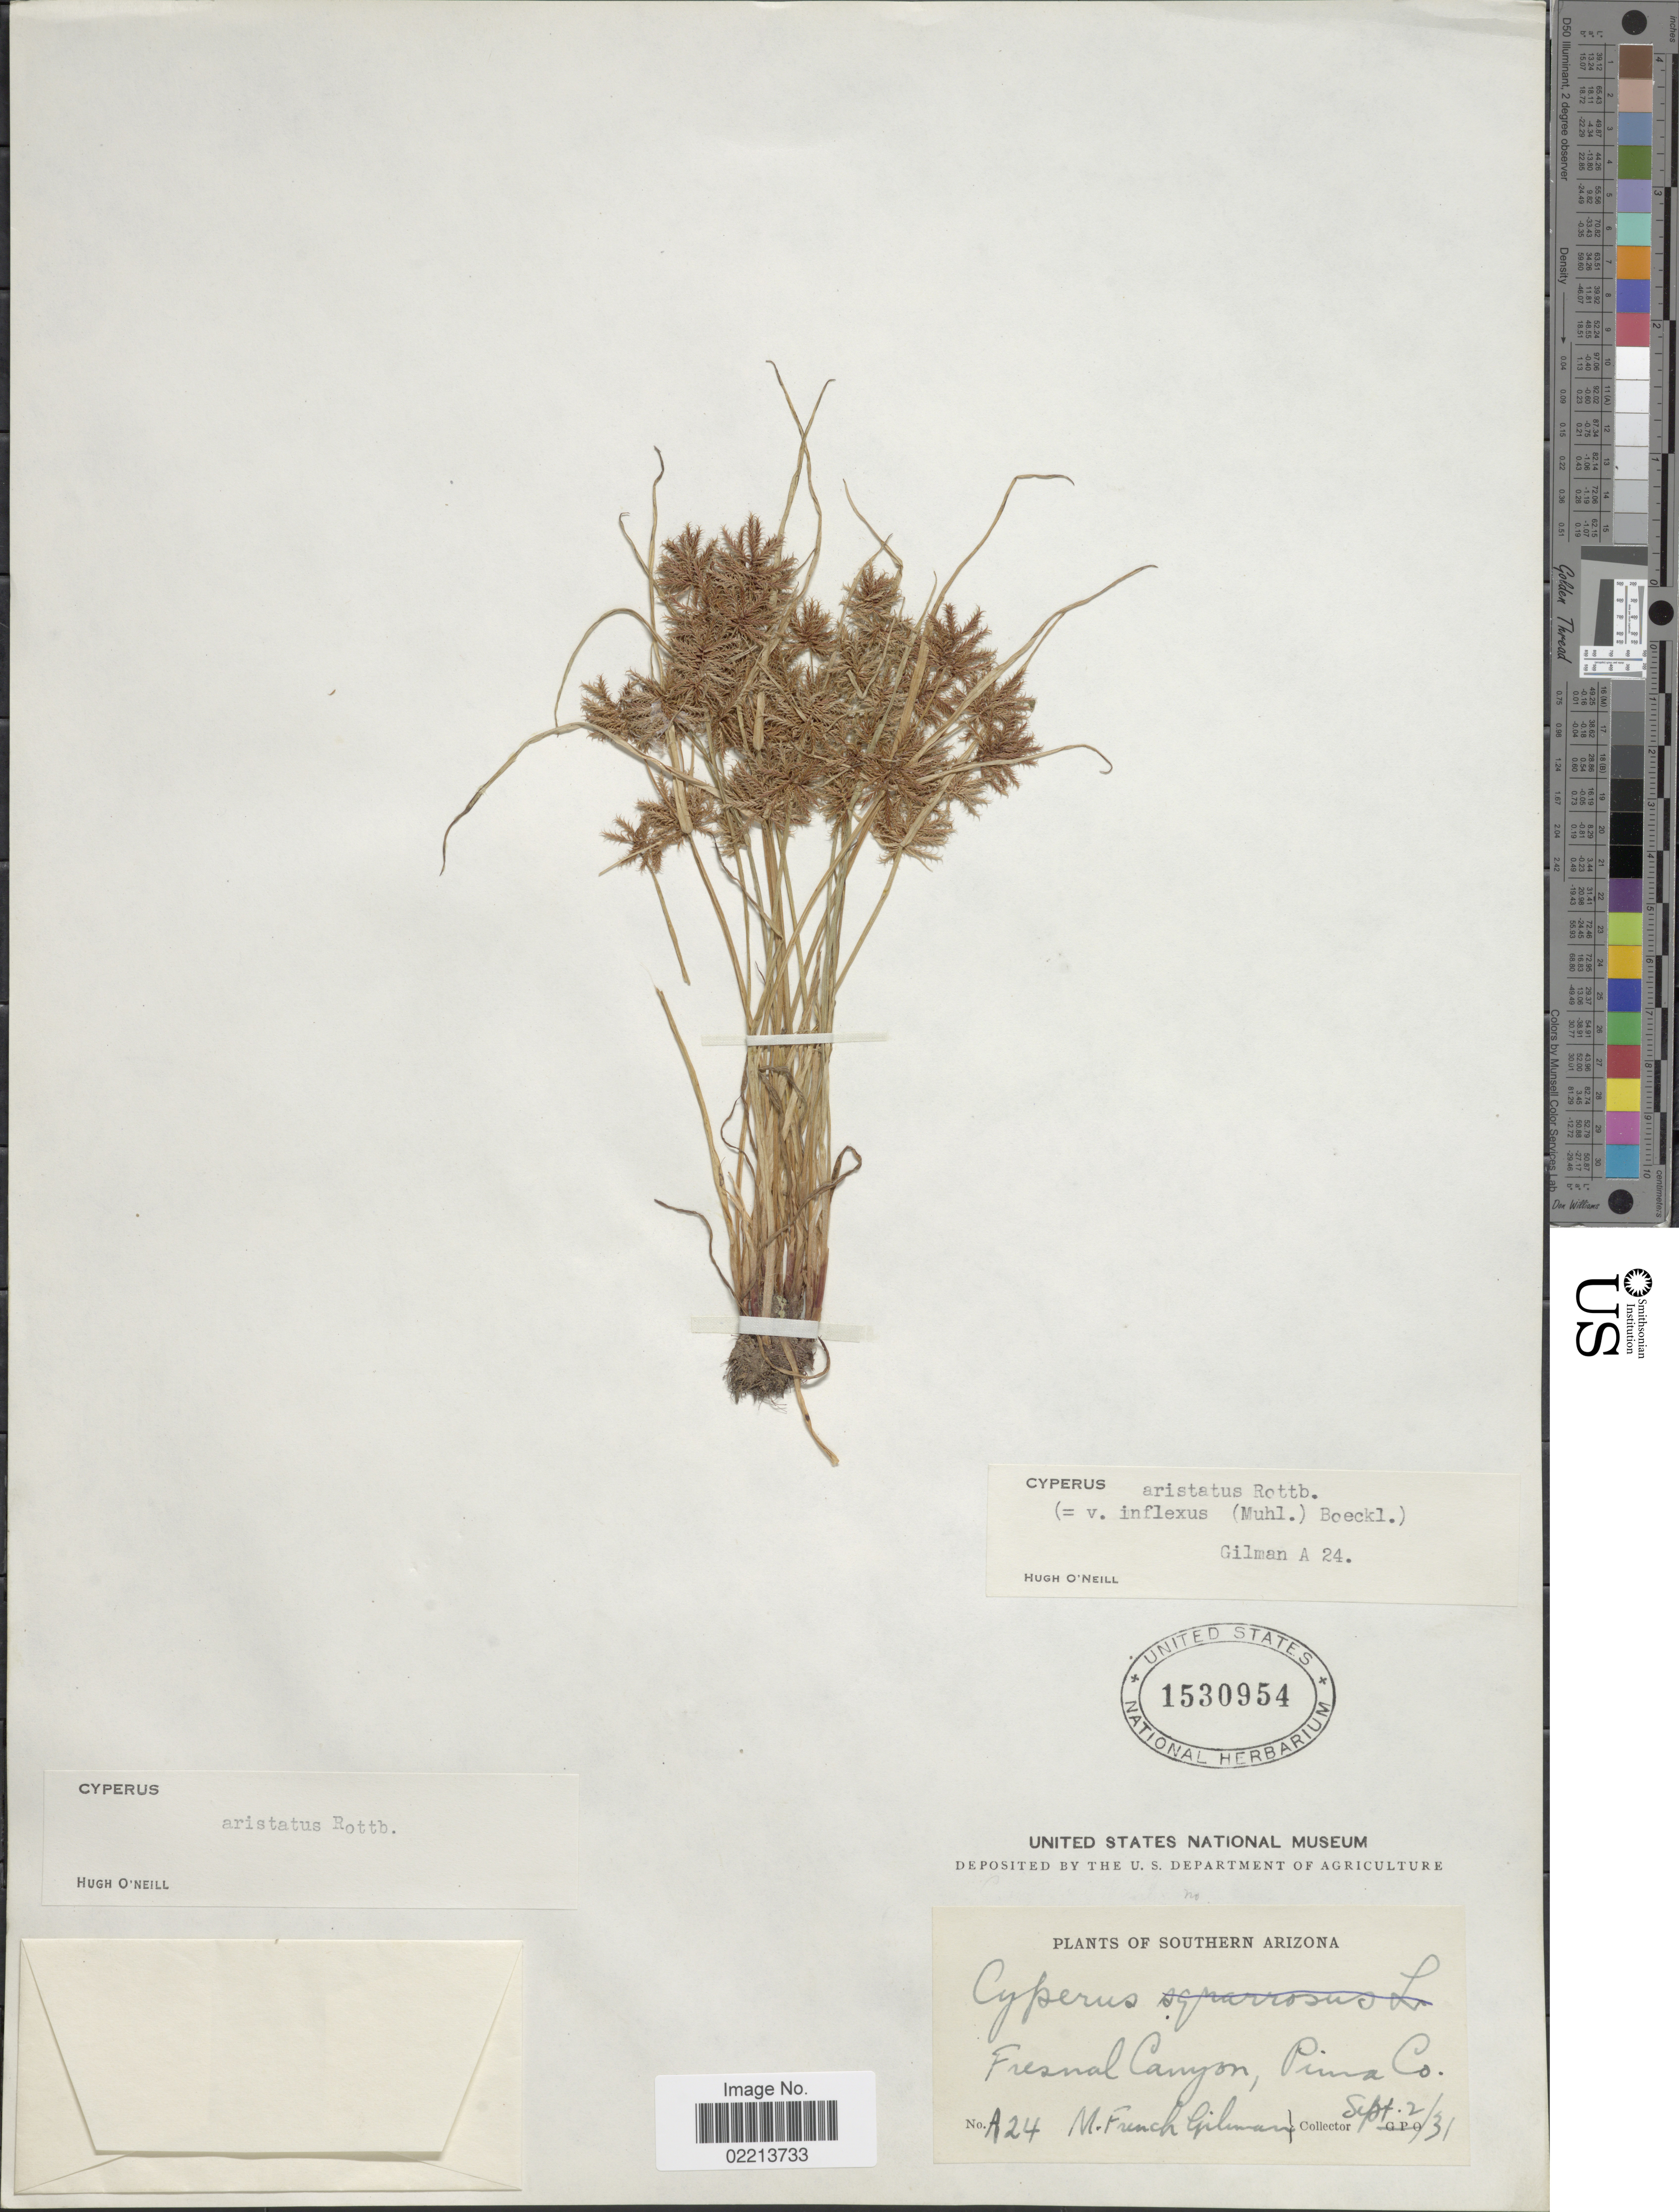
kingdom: Plantae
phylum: Tracheophyta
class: Liliopsida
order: Poales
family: Cyperaceae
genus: Cyperus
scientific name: Cyperus squarrosus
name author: L.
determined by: Strong, Mark T., (BOT), Smithsonian Institution - National Museum of Natural History (UNITED STATES)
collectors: M. F. Gilman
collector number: A24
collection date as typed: Transcribed d/m/y: 2/9/31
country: United States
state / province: Arizona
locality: Southern Arizona, Fresnal Canyon, Pima Co.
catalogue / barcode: US 1530954